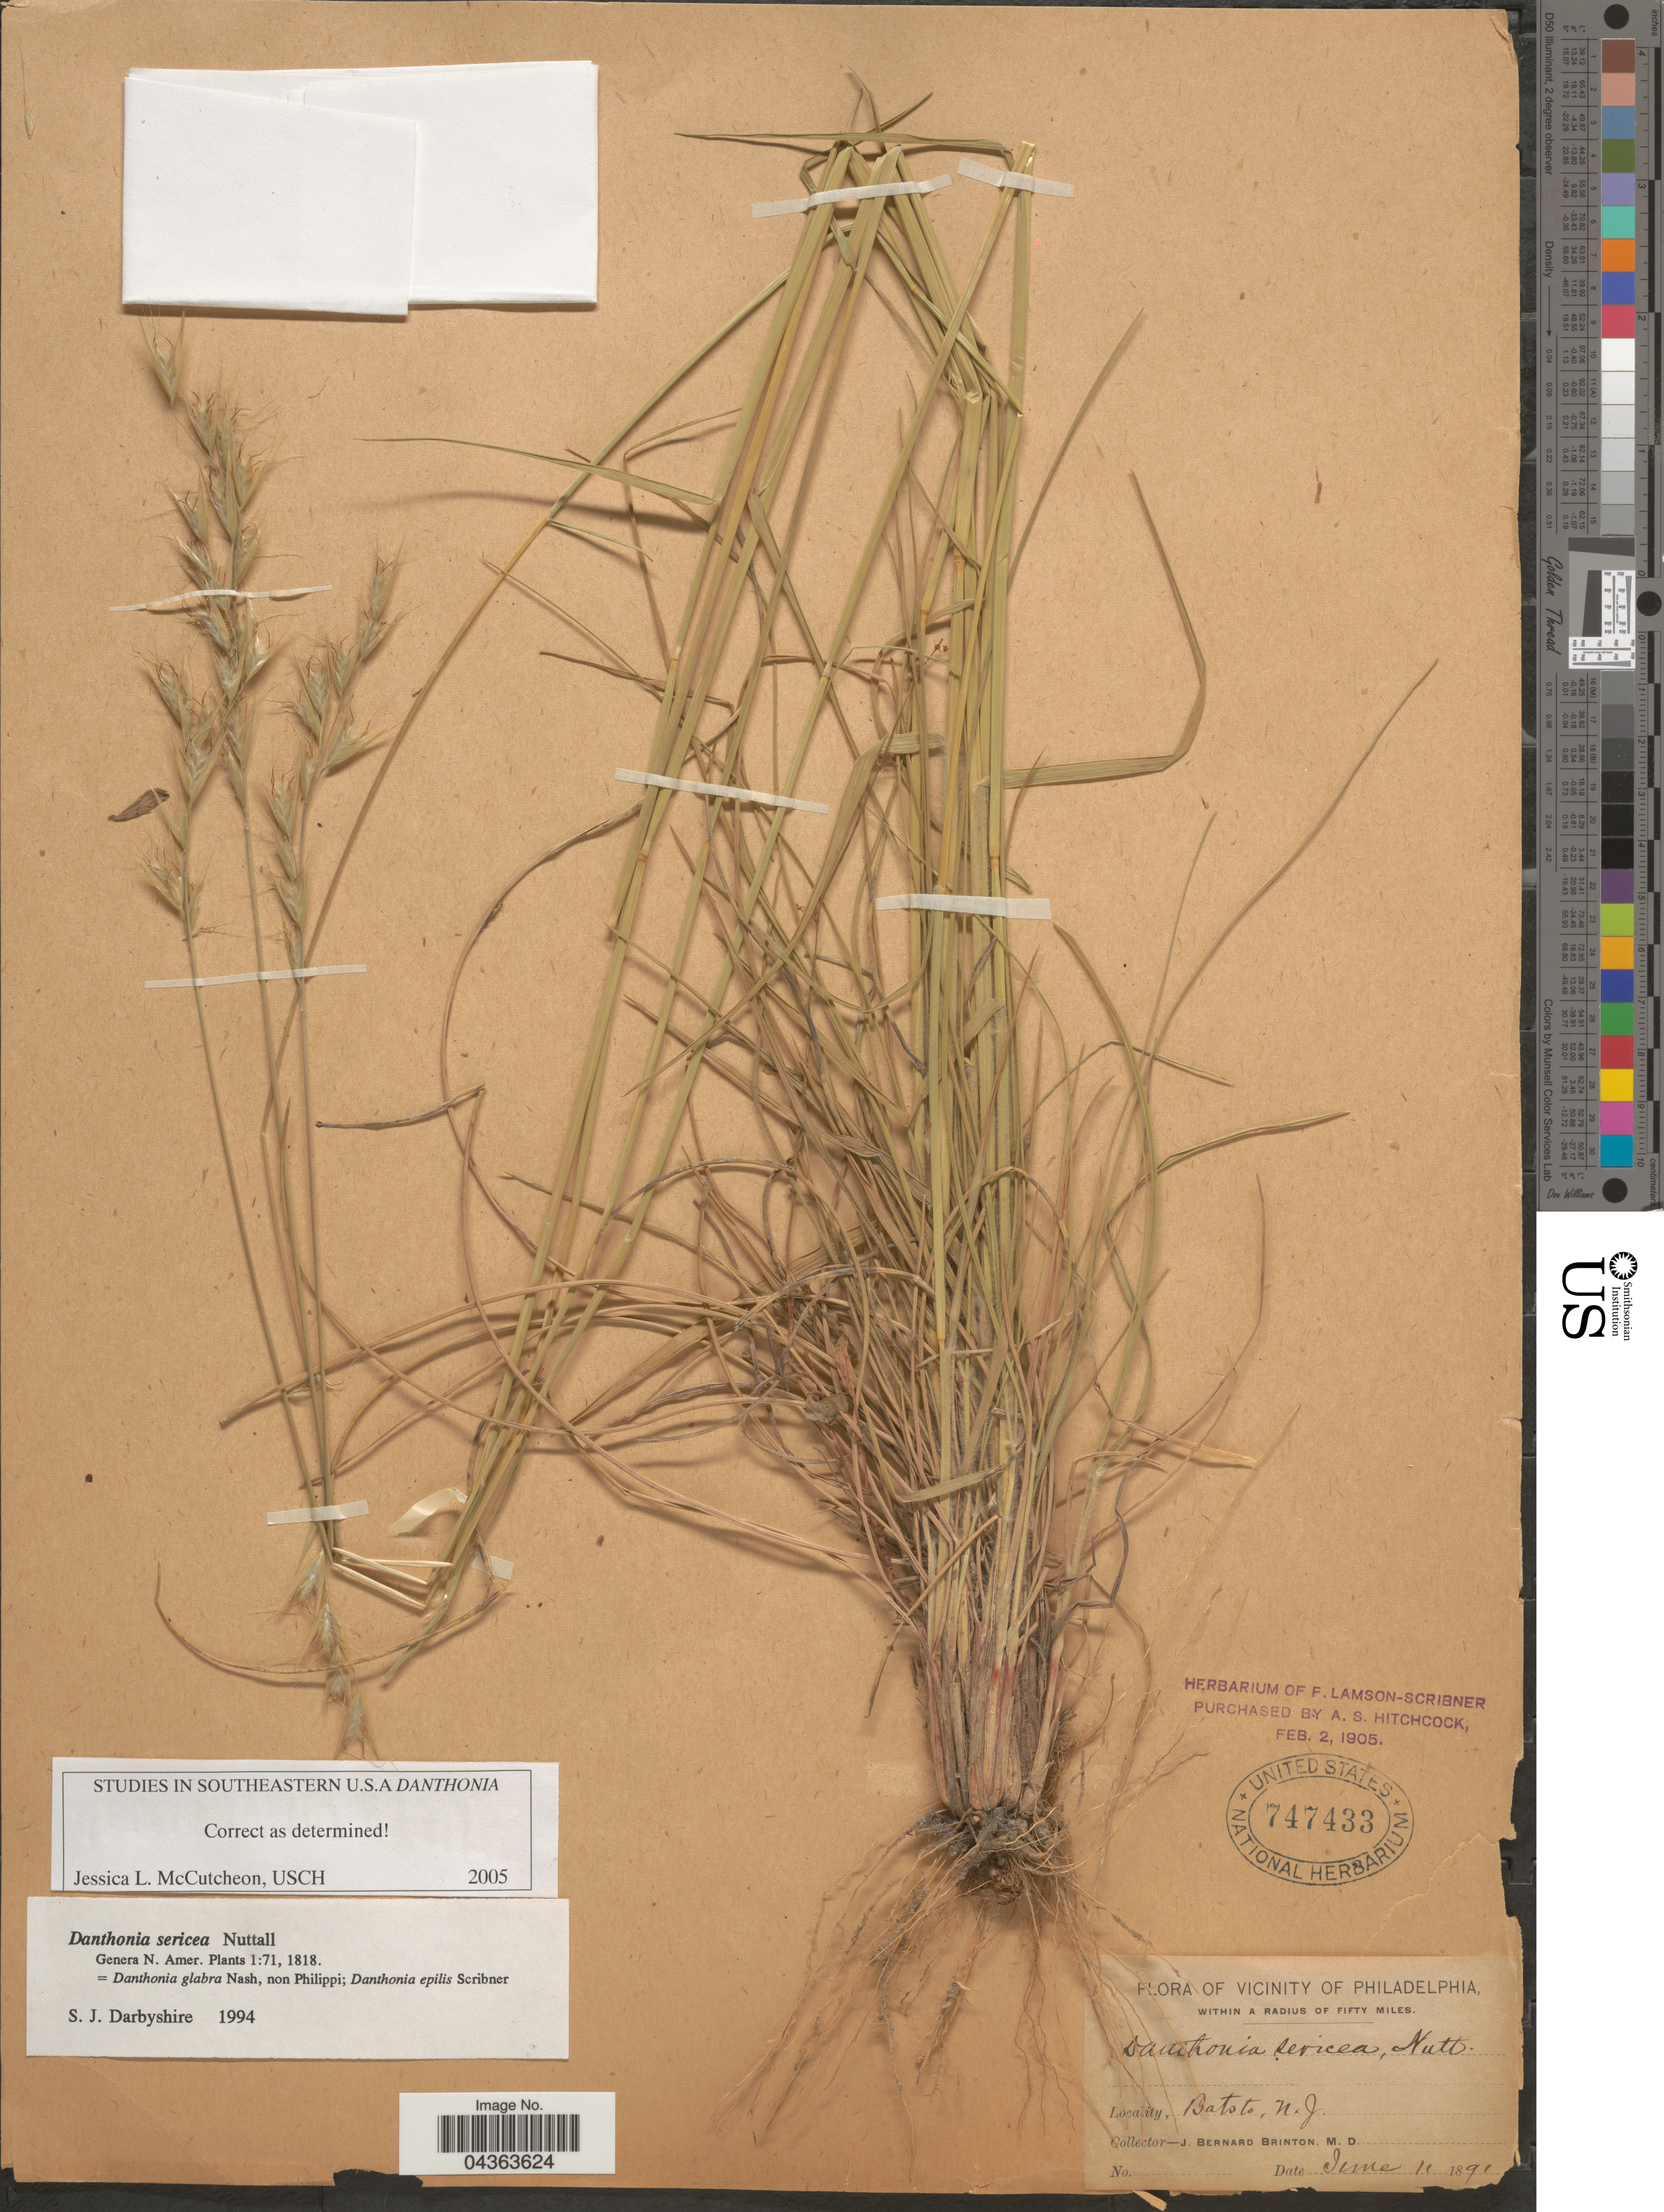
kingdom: Plantae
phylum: Tracheophyta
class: Liliopsida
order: Poales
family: Poaceae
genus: Danthonia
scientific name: Danthonia sericea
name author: Nutt.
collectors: J. Brinton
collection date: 1891-06-11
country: United States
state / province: New Jersey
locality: Batsto. Vicinity of Philadelphia within a radius of fifty miles.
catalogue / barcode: US 747433